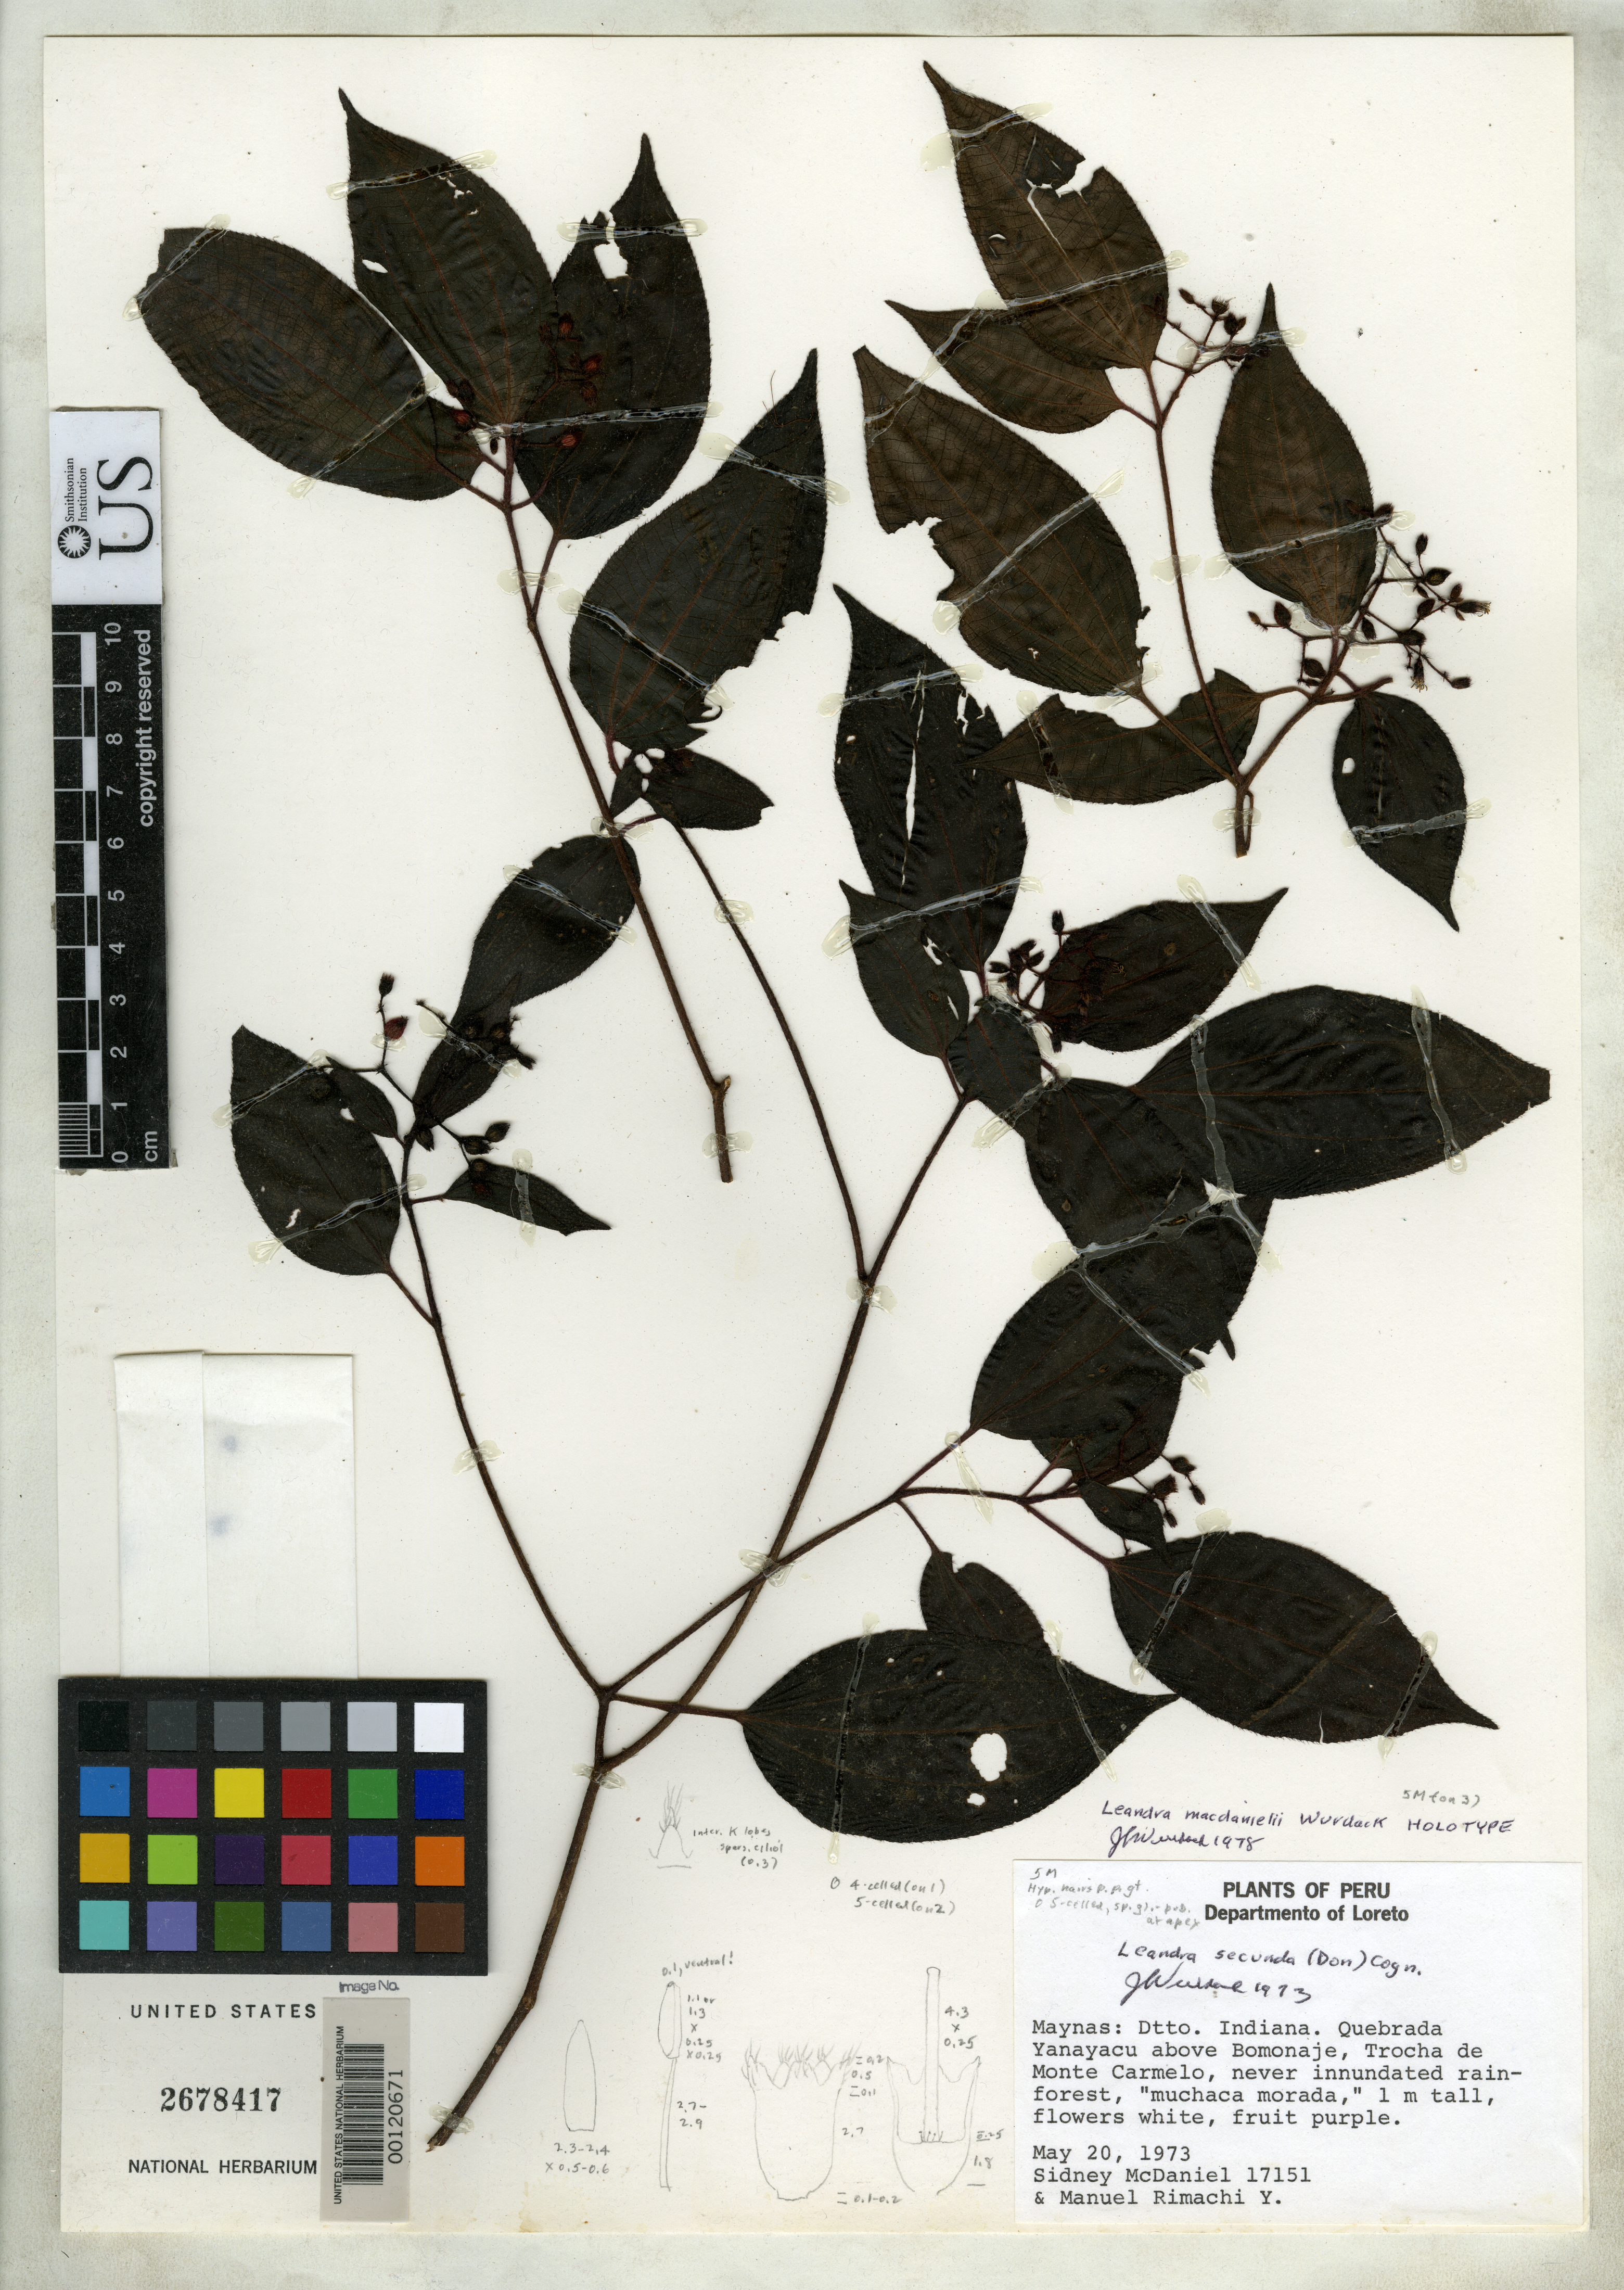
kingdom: Plantae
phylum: Tracheophyta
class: Magnoliopsida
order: Myrtales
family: Melastomataceae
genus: Leandra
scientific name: Leandra macdanielii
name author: Wurdack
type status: Holotype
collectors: S. T. McDaniel & M. Rimachi Y.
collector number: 17151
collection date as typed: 20 May 1973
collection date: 1973-05-20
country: Peru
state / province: Loreto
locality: Quebrada Yanayacu.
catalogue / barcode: US 2678417